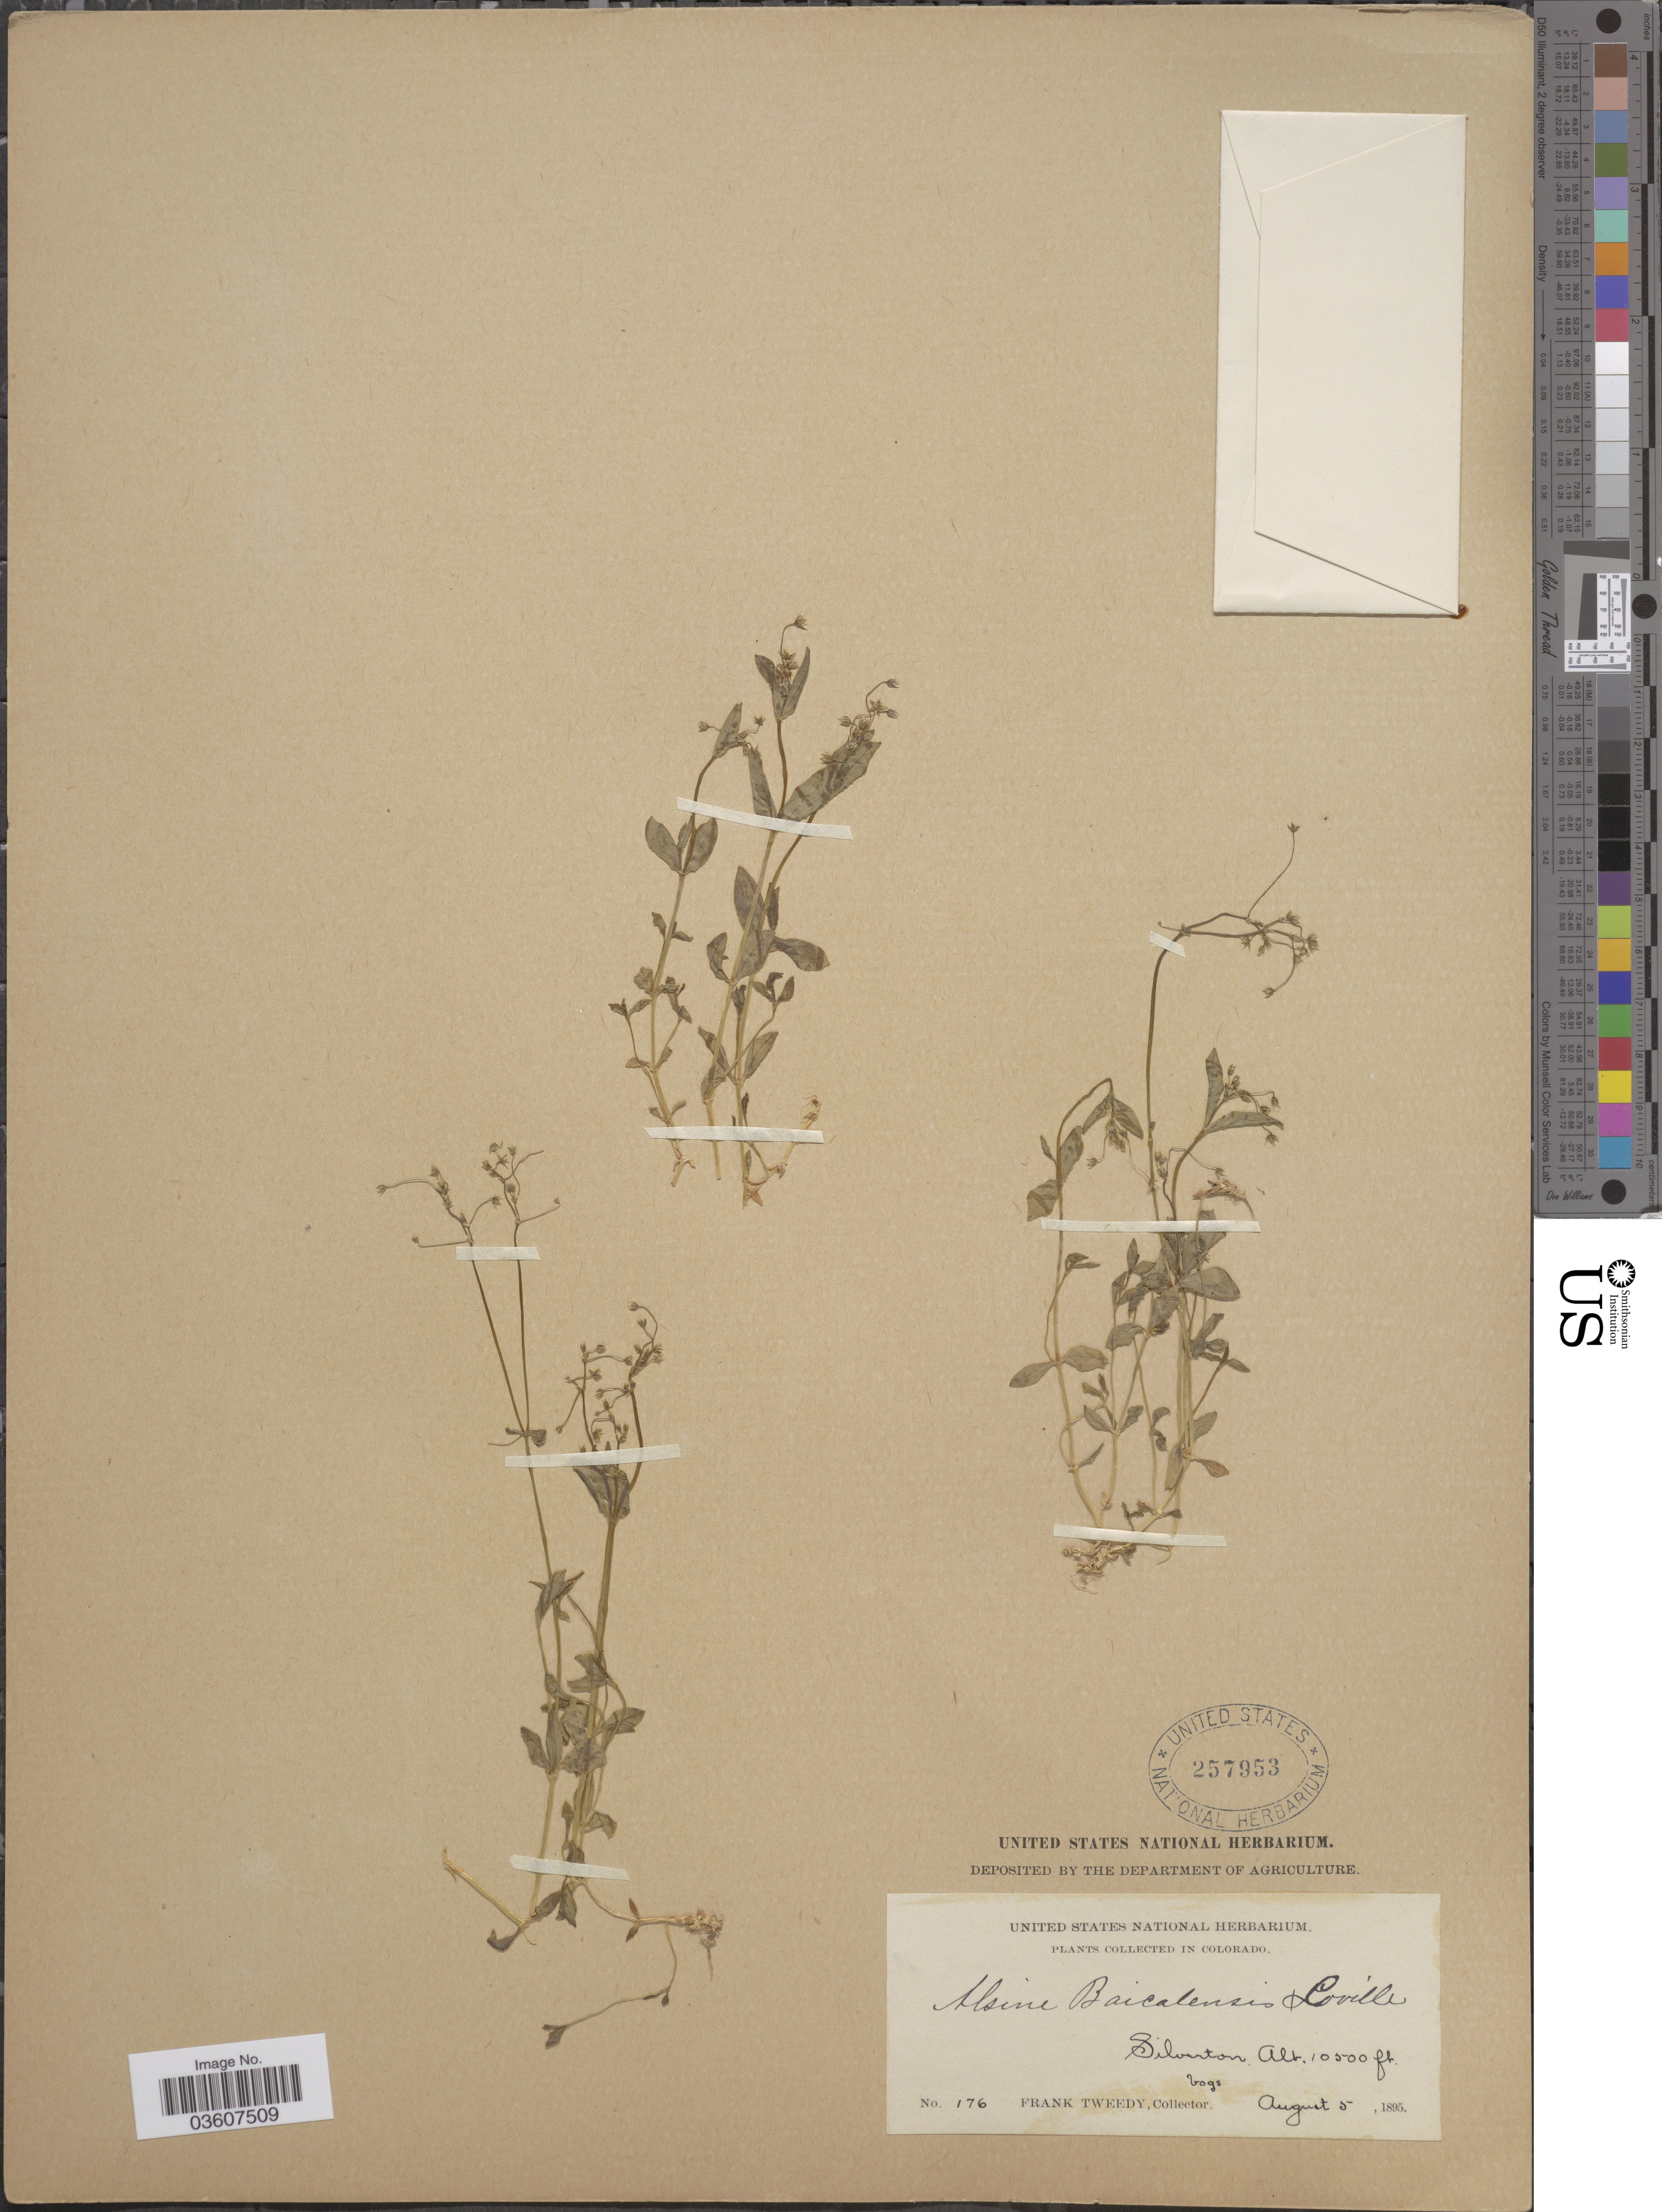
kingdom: Plantae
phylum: Tracheophyta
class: Magnoliopsida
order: Caryophyllales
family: Caryophyllaceae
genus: Stellaria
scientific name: Stellaria umbellata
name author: Turcz.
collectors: F. Tweedy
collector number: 176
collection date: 1895-08-05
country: United States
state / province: Colorado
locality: Silverton.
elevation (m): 3200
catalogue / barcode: US 257953